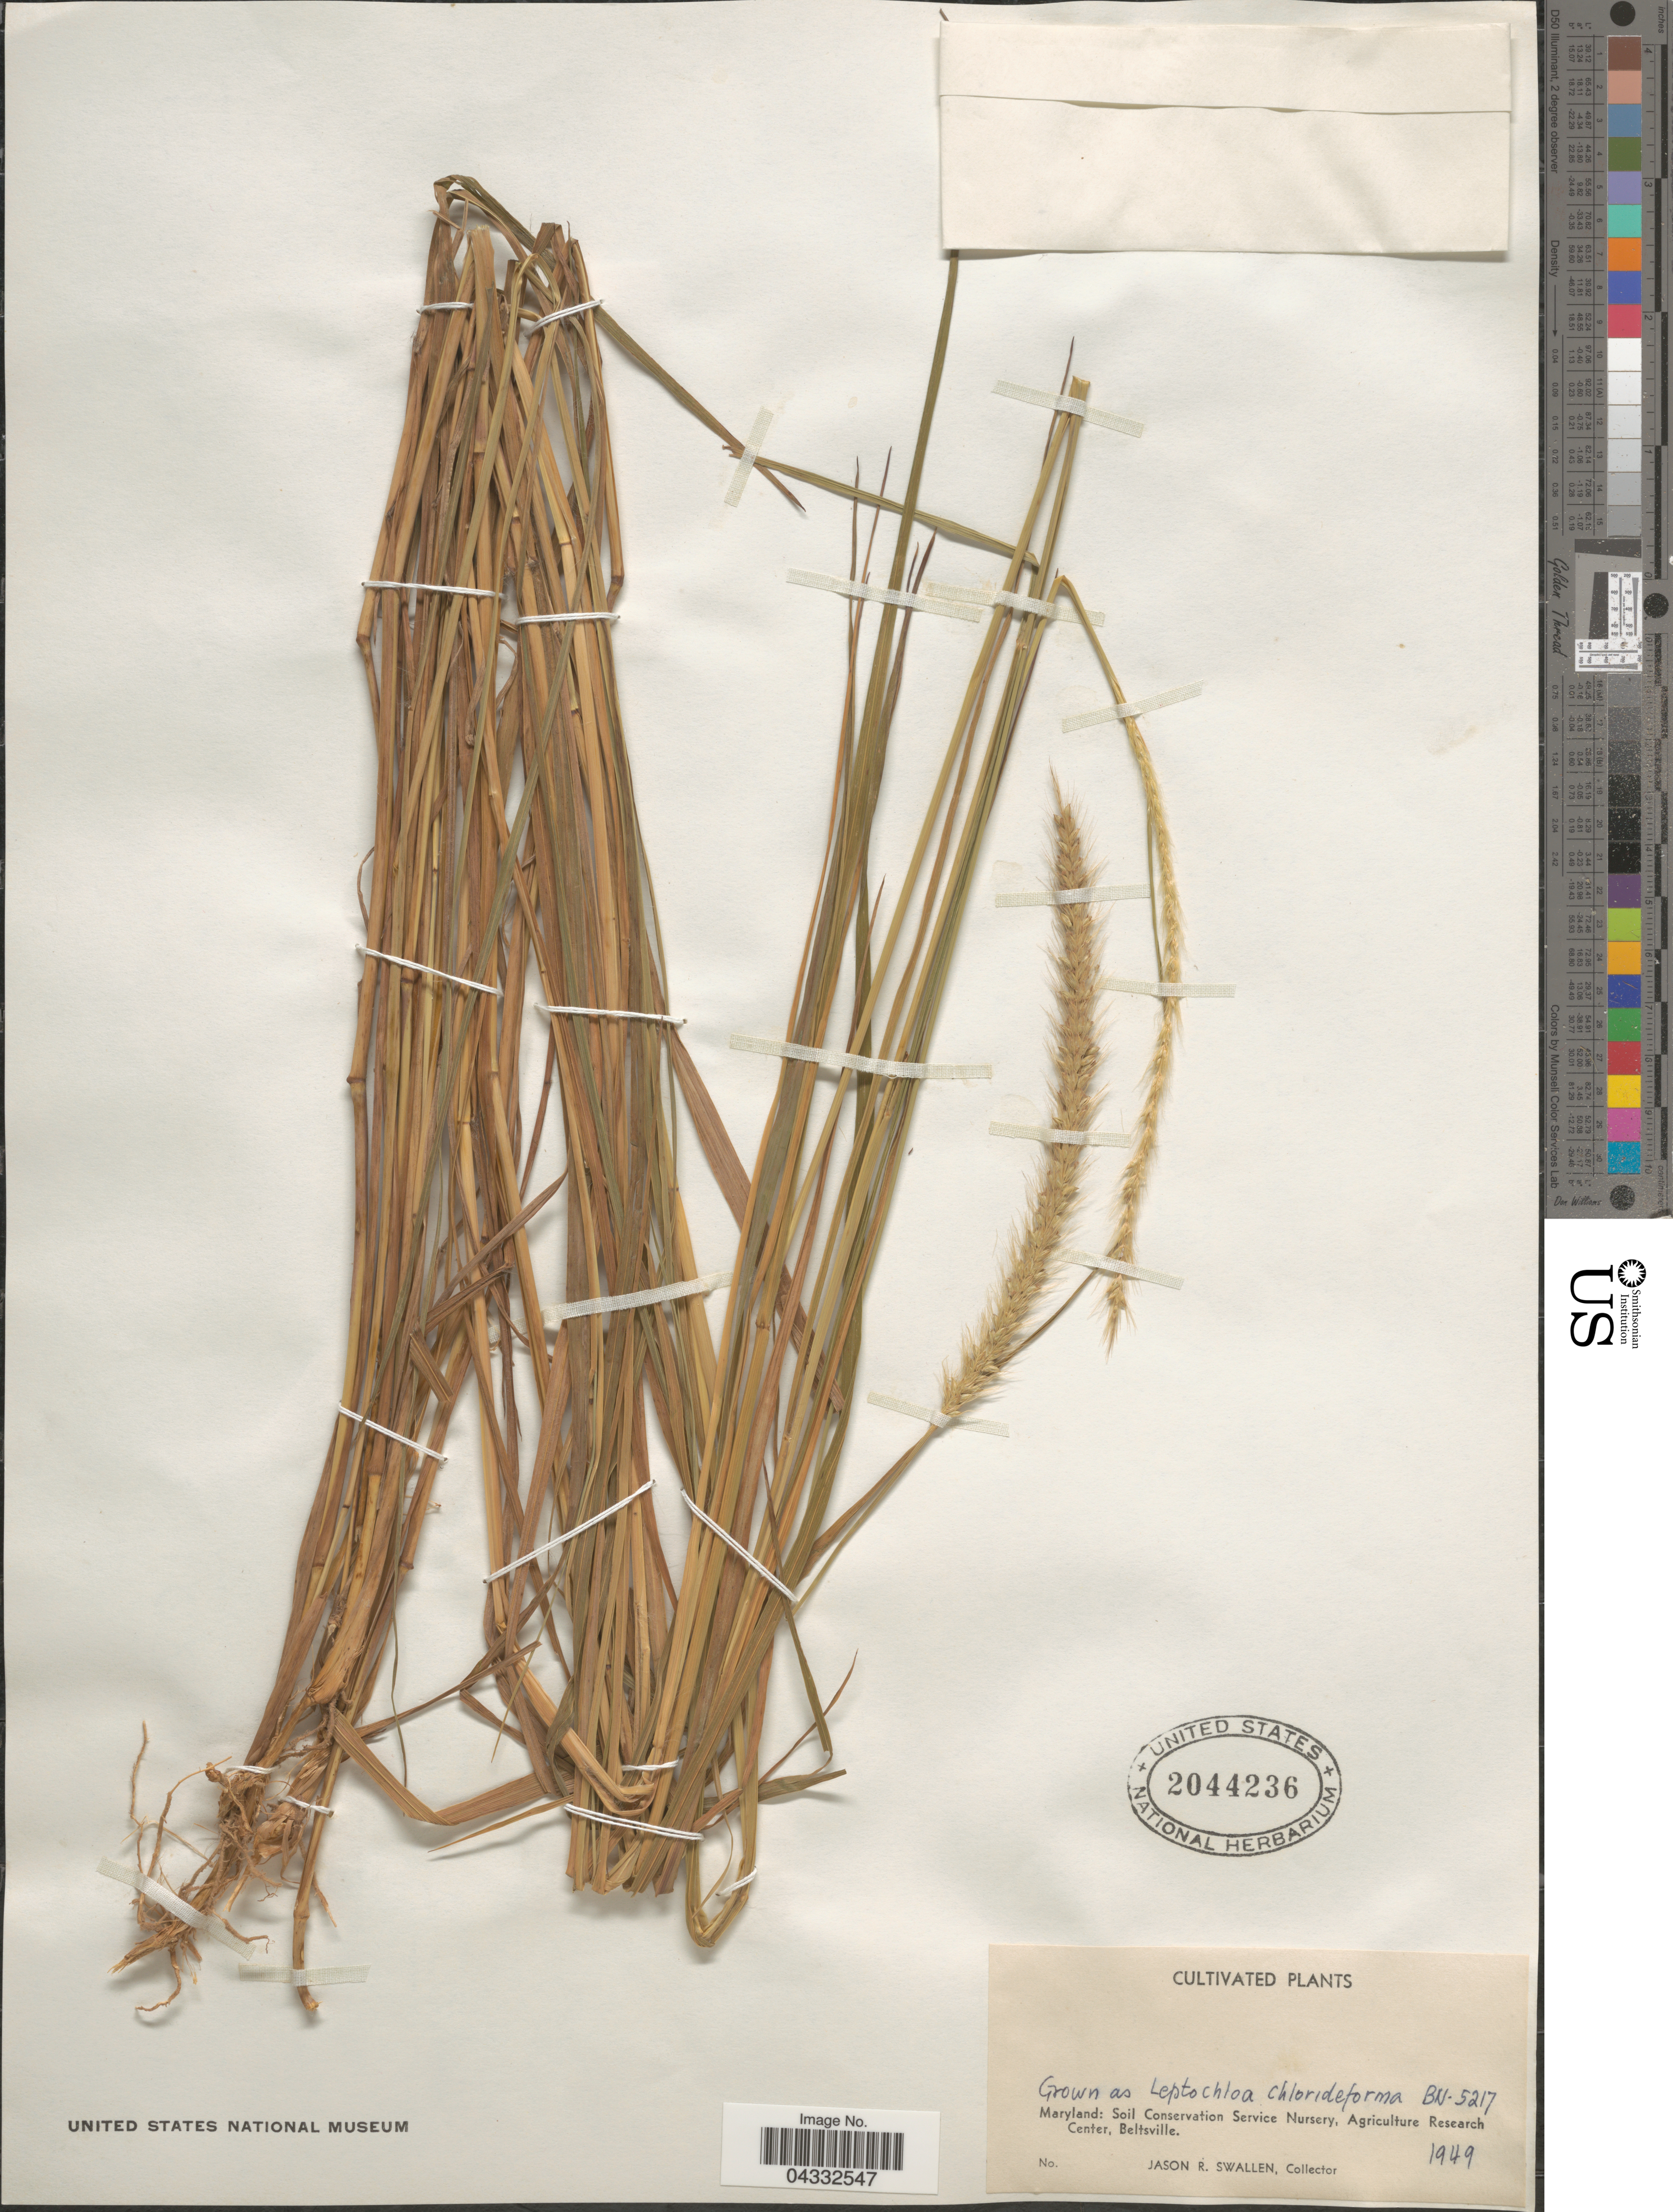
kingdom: Plantae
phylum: Tracheophyta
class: Liliopsida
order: Poales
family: Poaceae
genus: Setaria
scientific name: Setaria sp.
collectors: J. R. Swallen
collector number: BN-5217?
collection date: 1949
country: United States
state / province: Maryland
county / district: Prince George's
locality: Soil Conservation Service Nursery, Agriculture Research Center, Beltsville.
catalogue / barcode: US 2044236